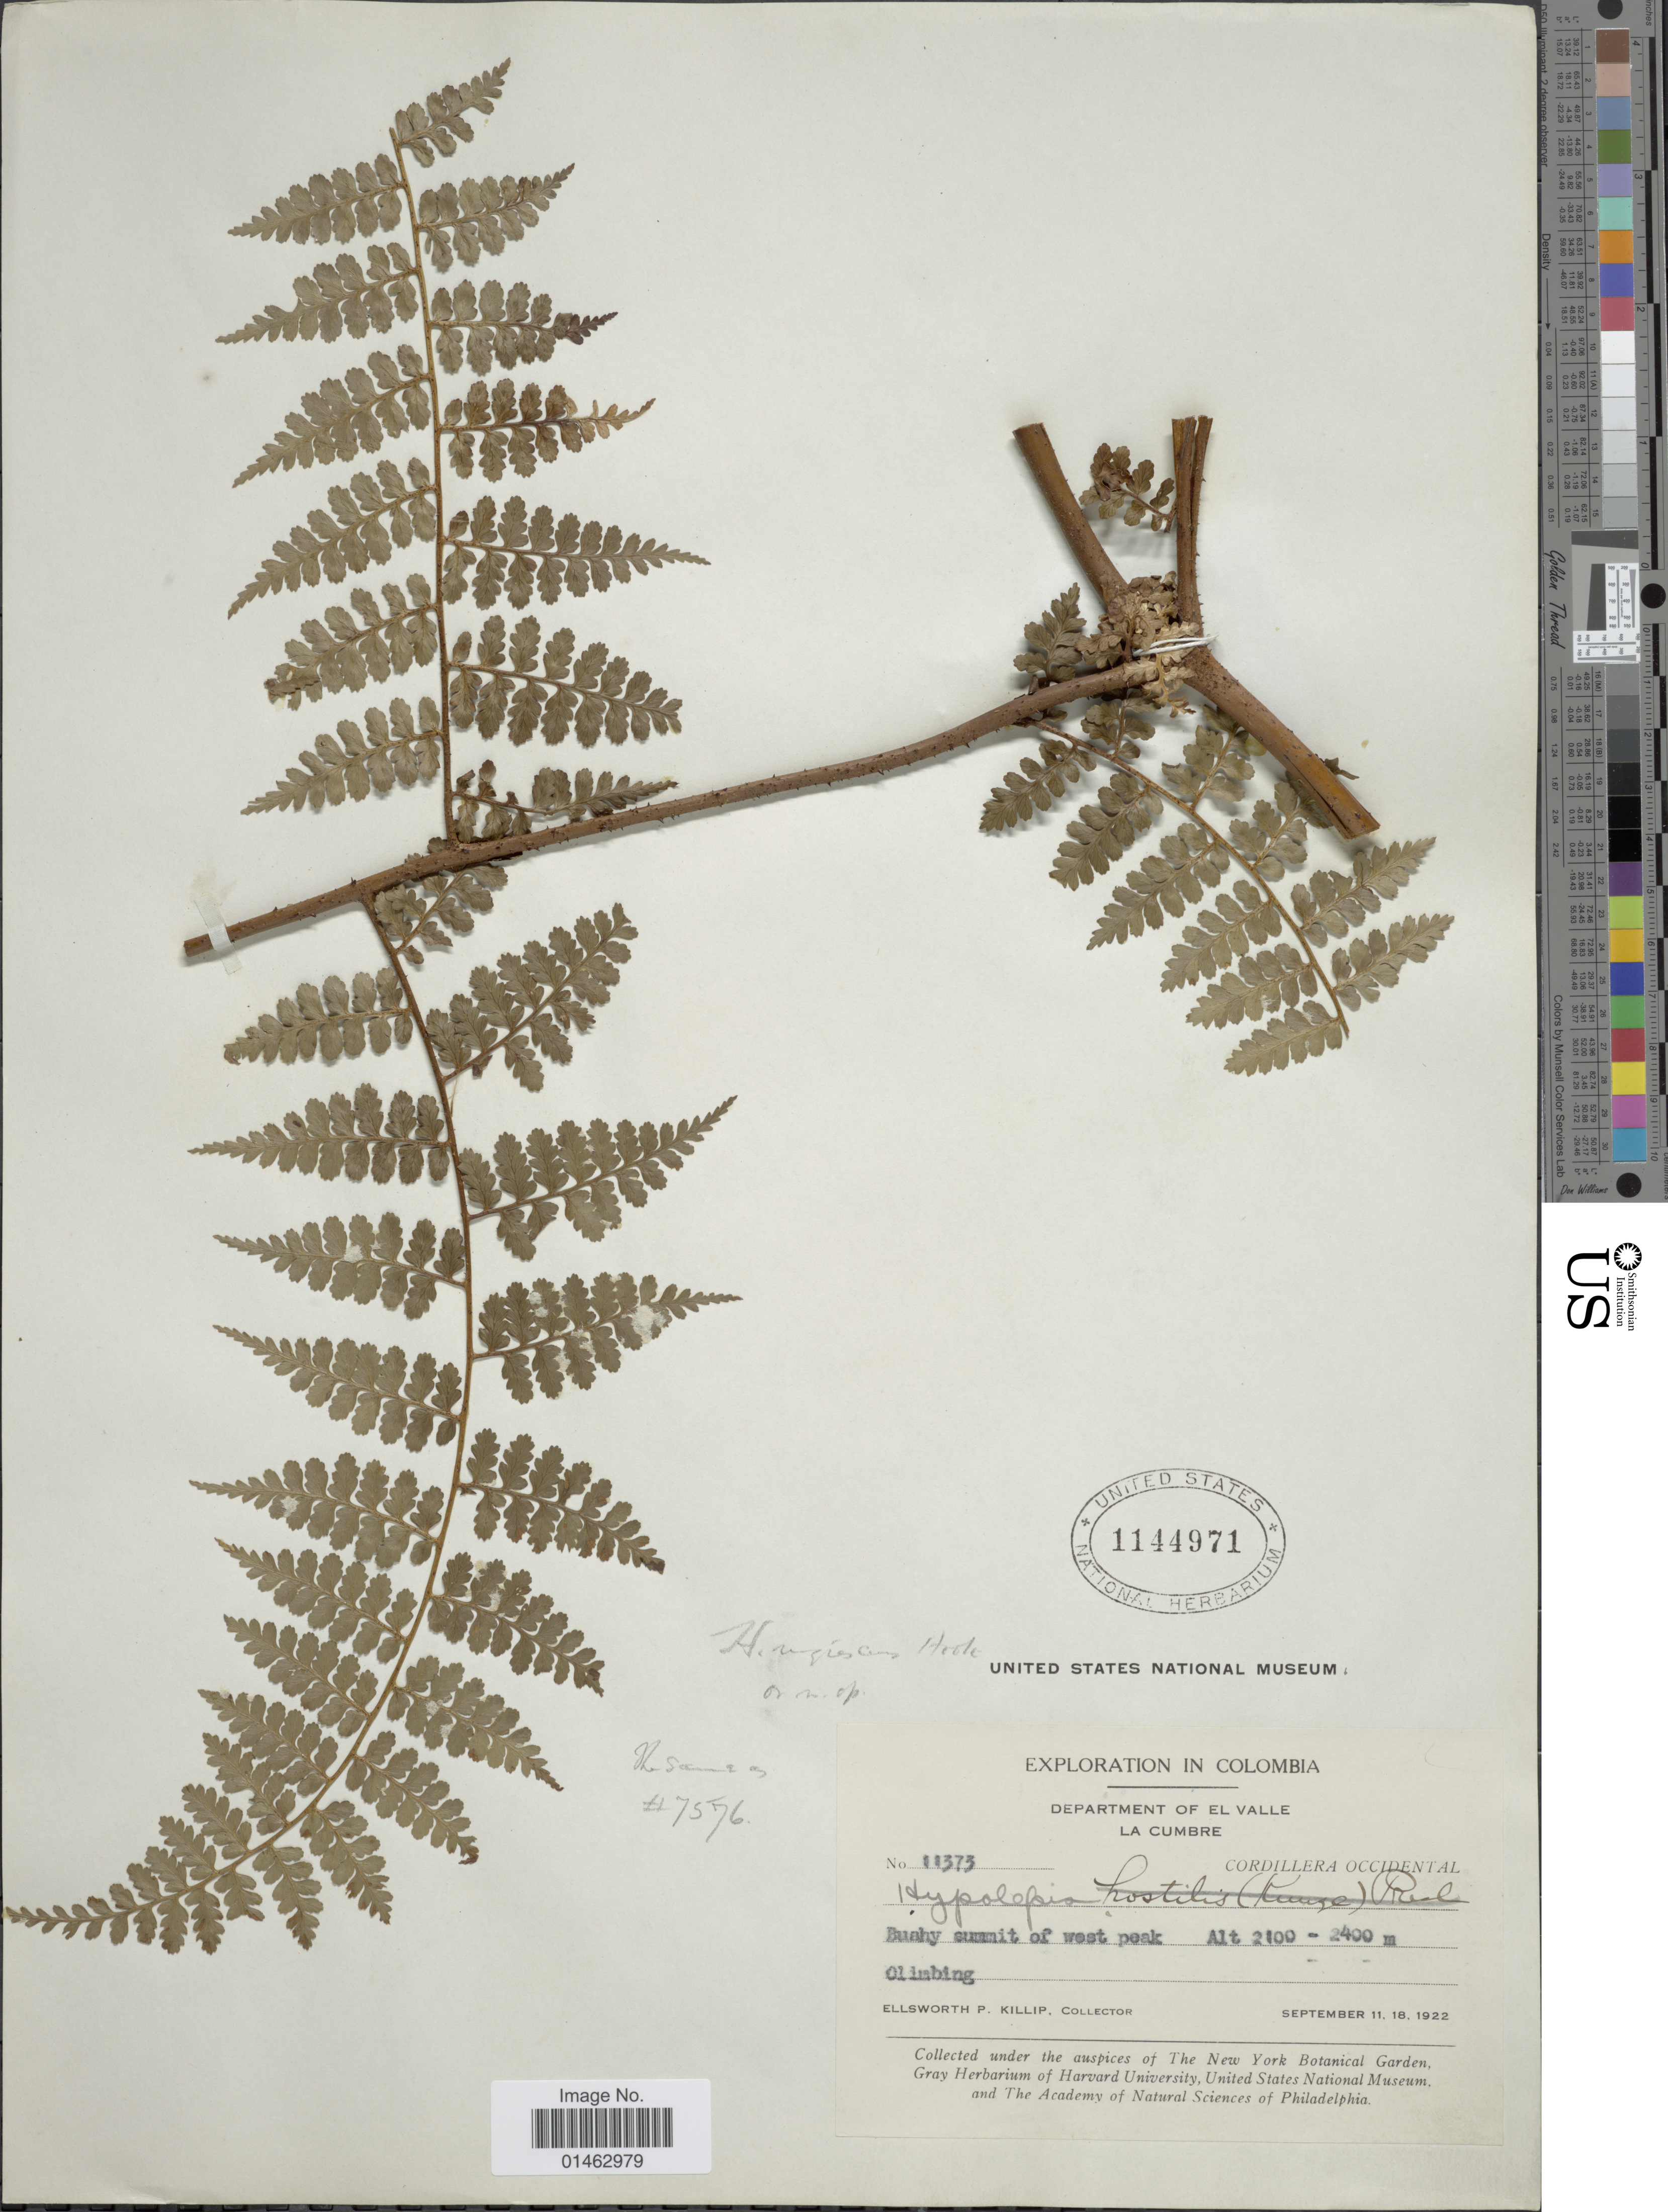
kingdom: Plantae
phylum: Tracheophyta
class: Polypodiopsida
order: Polypodiales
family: Dennstaedtiaceae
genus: Hypolepis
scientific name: Hypolepis nigrescens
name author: Hook.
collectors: E. P. Killip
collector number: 11373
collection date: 1922-09-11/1922-09-18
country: Colombia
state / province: Valle del Cauca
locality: Department of El Valle La Cumbre, Cordillera Occidental, Bushy summit of west peak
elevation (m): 2100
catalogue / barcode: US 1144971